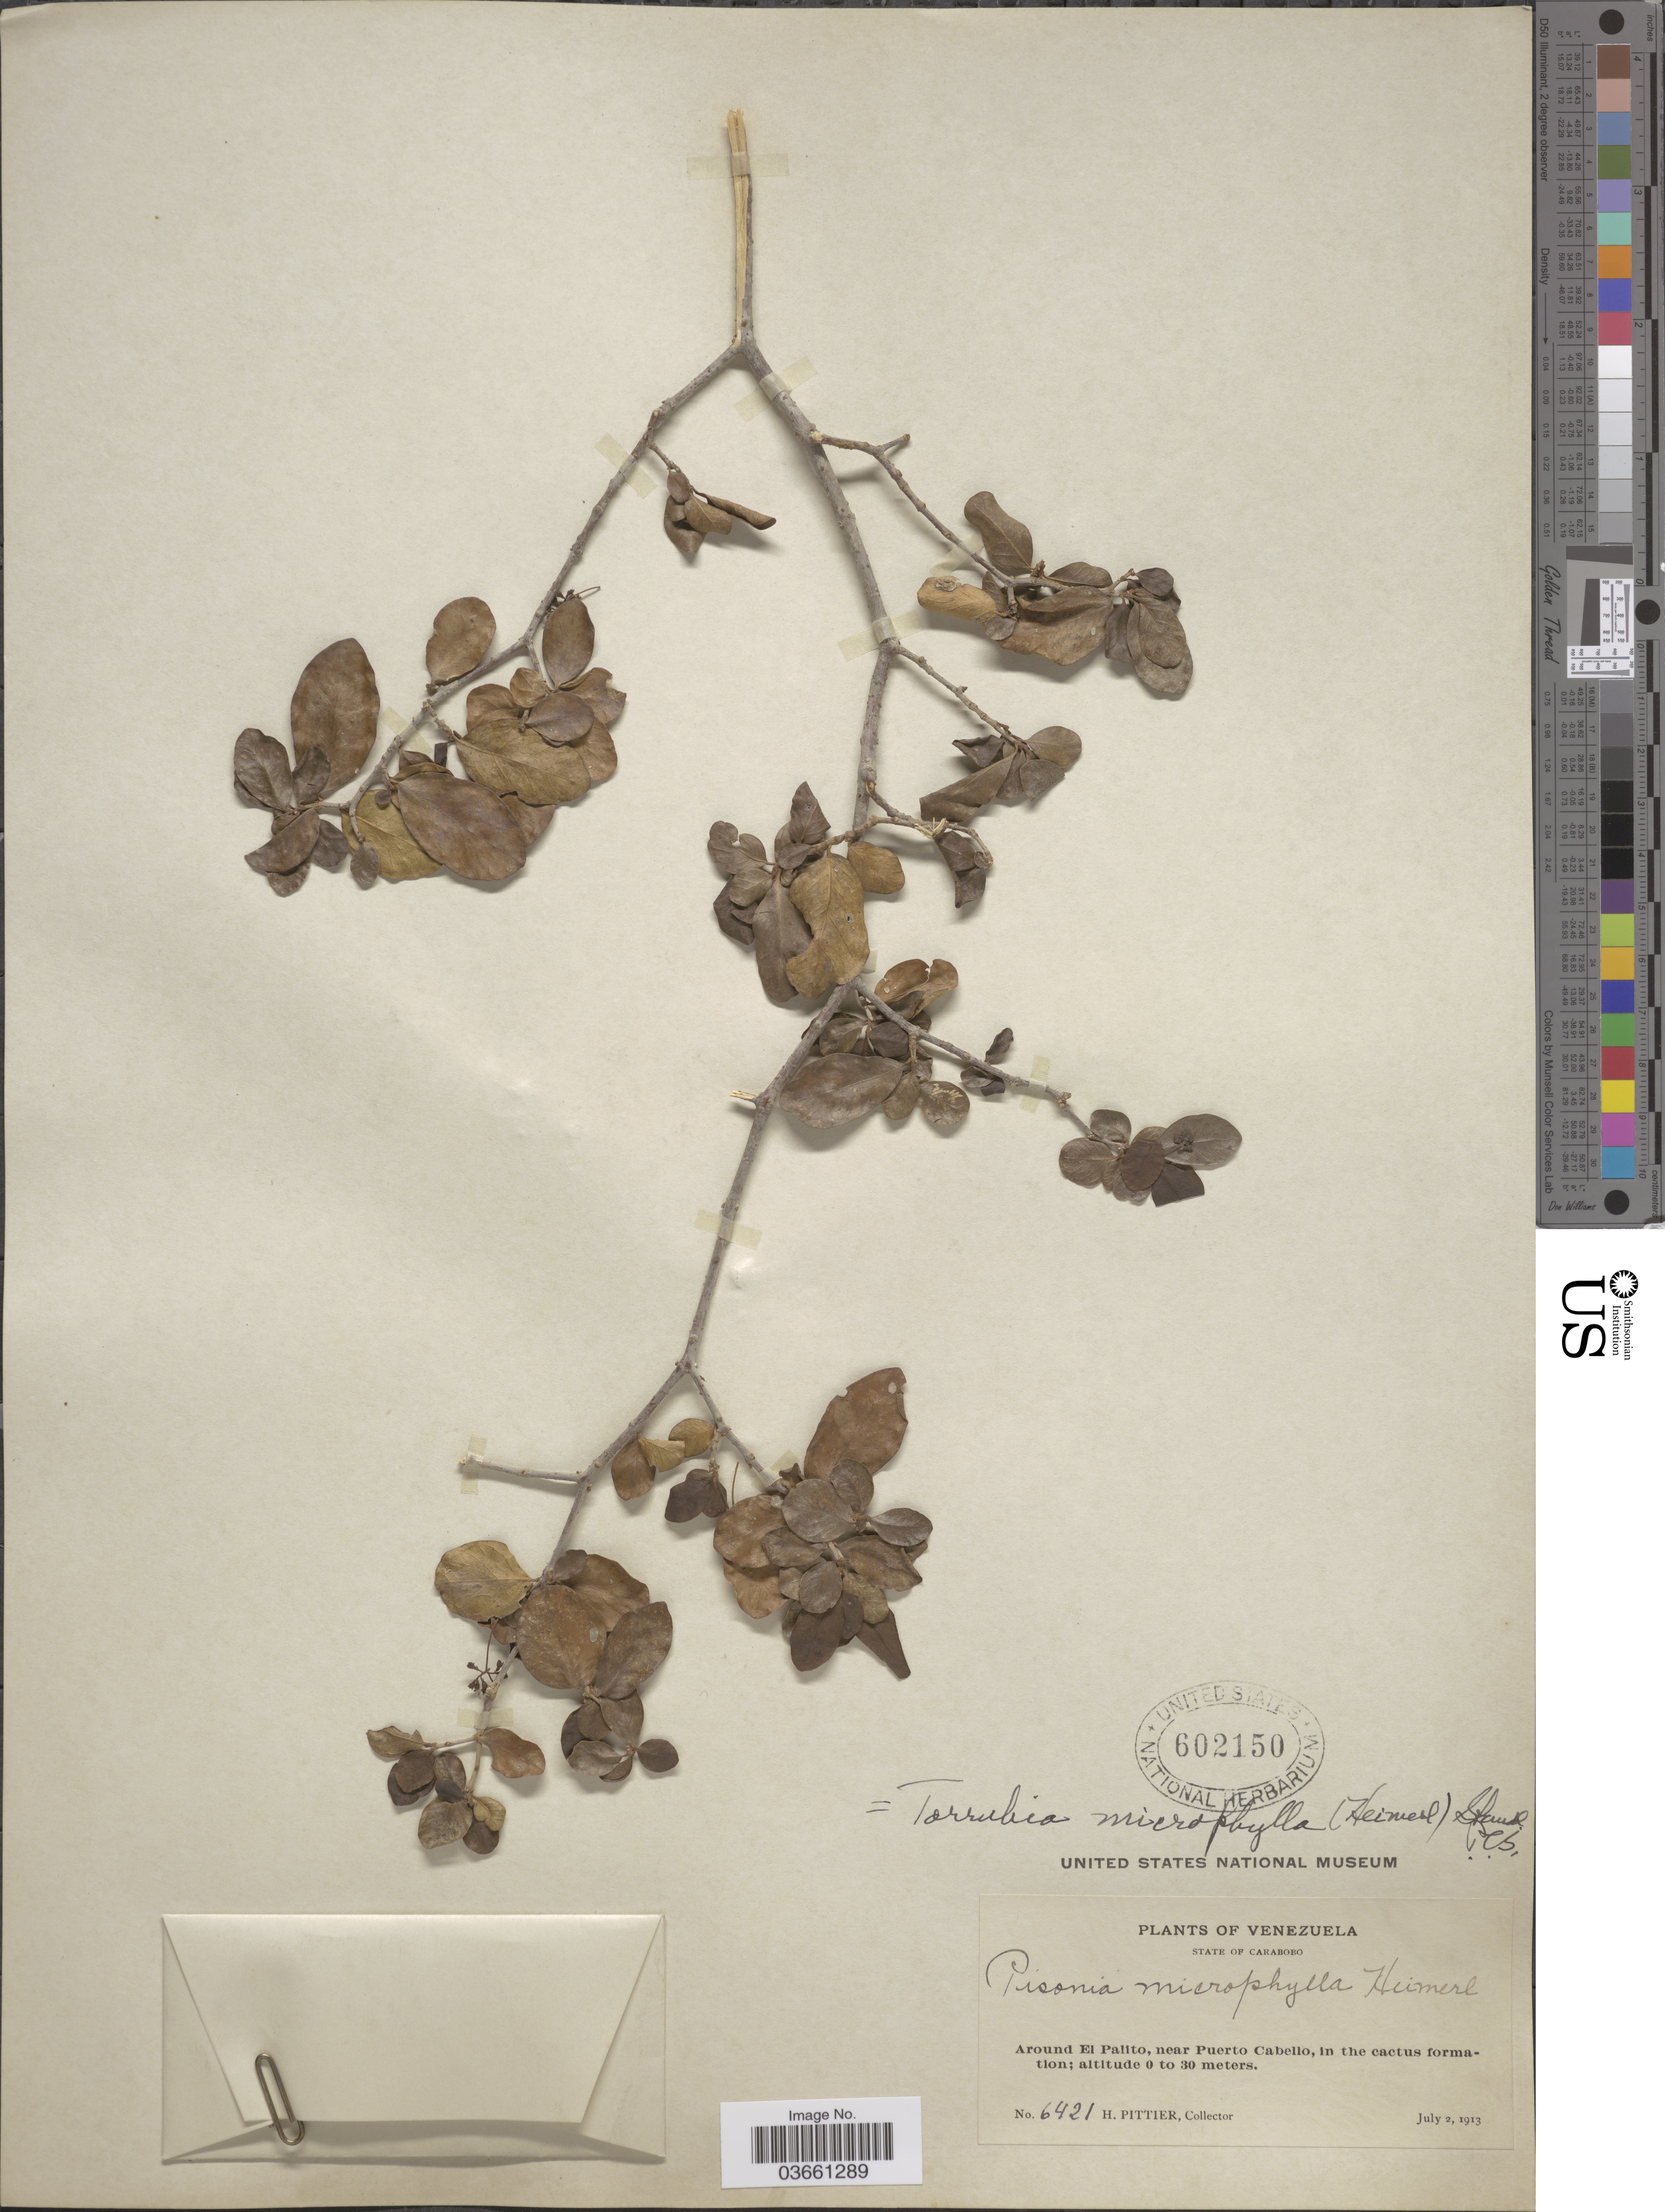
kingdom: Plantae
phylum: Tracheophyta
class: Magnoliopsida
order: Caryophyllales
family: Nyctaginaceae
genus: Guapira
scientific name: Guapira microphylla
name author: (Heimerl) Lundell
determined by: Strong, Mark T., (BOT), Smithsonian Institution - National Museum of Natural History (UNITED STATES)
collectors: H. F. Pittier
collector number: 6421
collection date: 1913-07-02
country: Venezuela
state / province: Carabobo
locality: Around El Palito, near Puerto Cabello, in the cactus formation.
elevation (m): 0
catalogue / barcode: US 602150